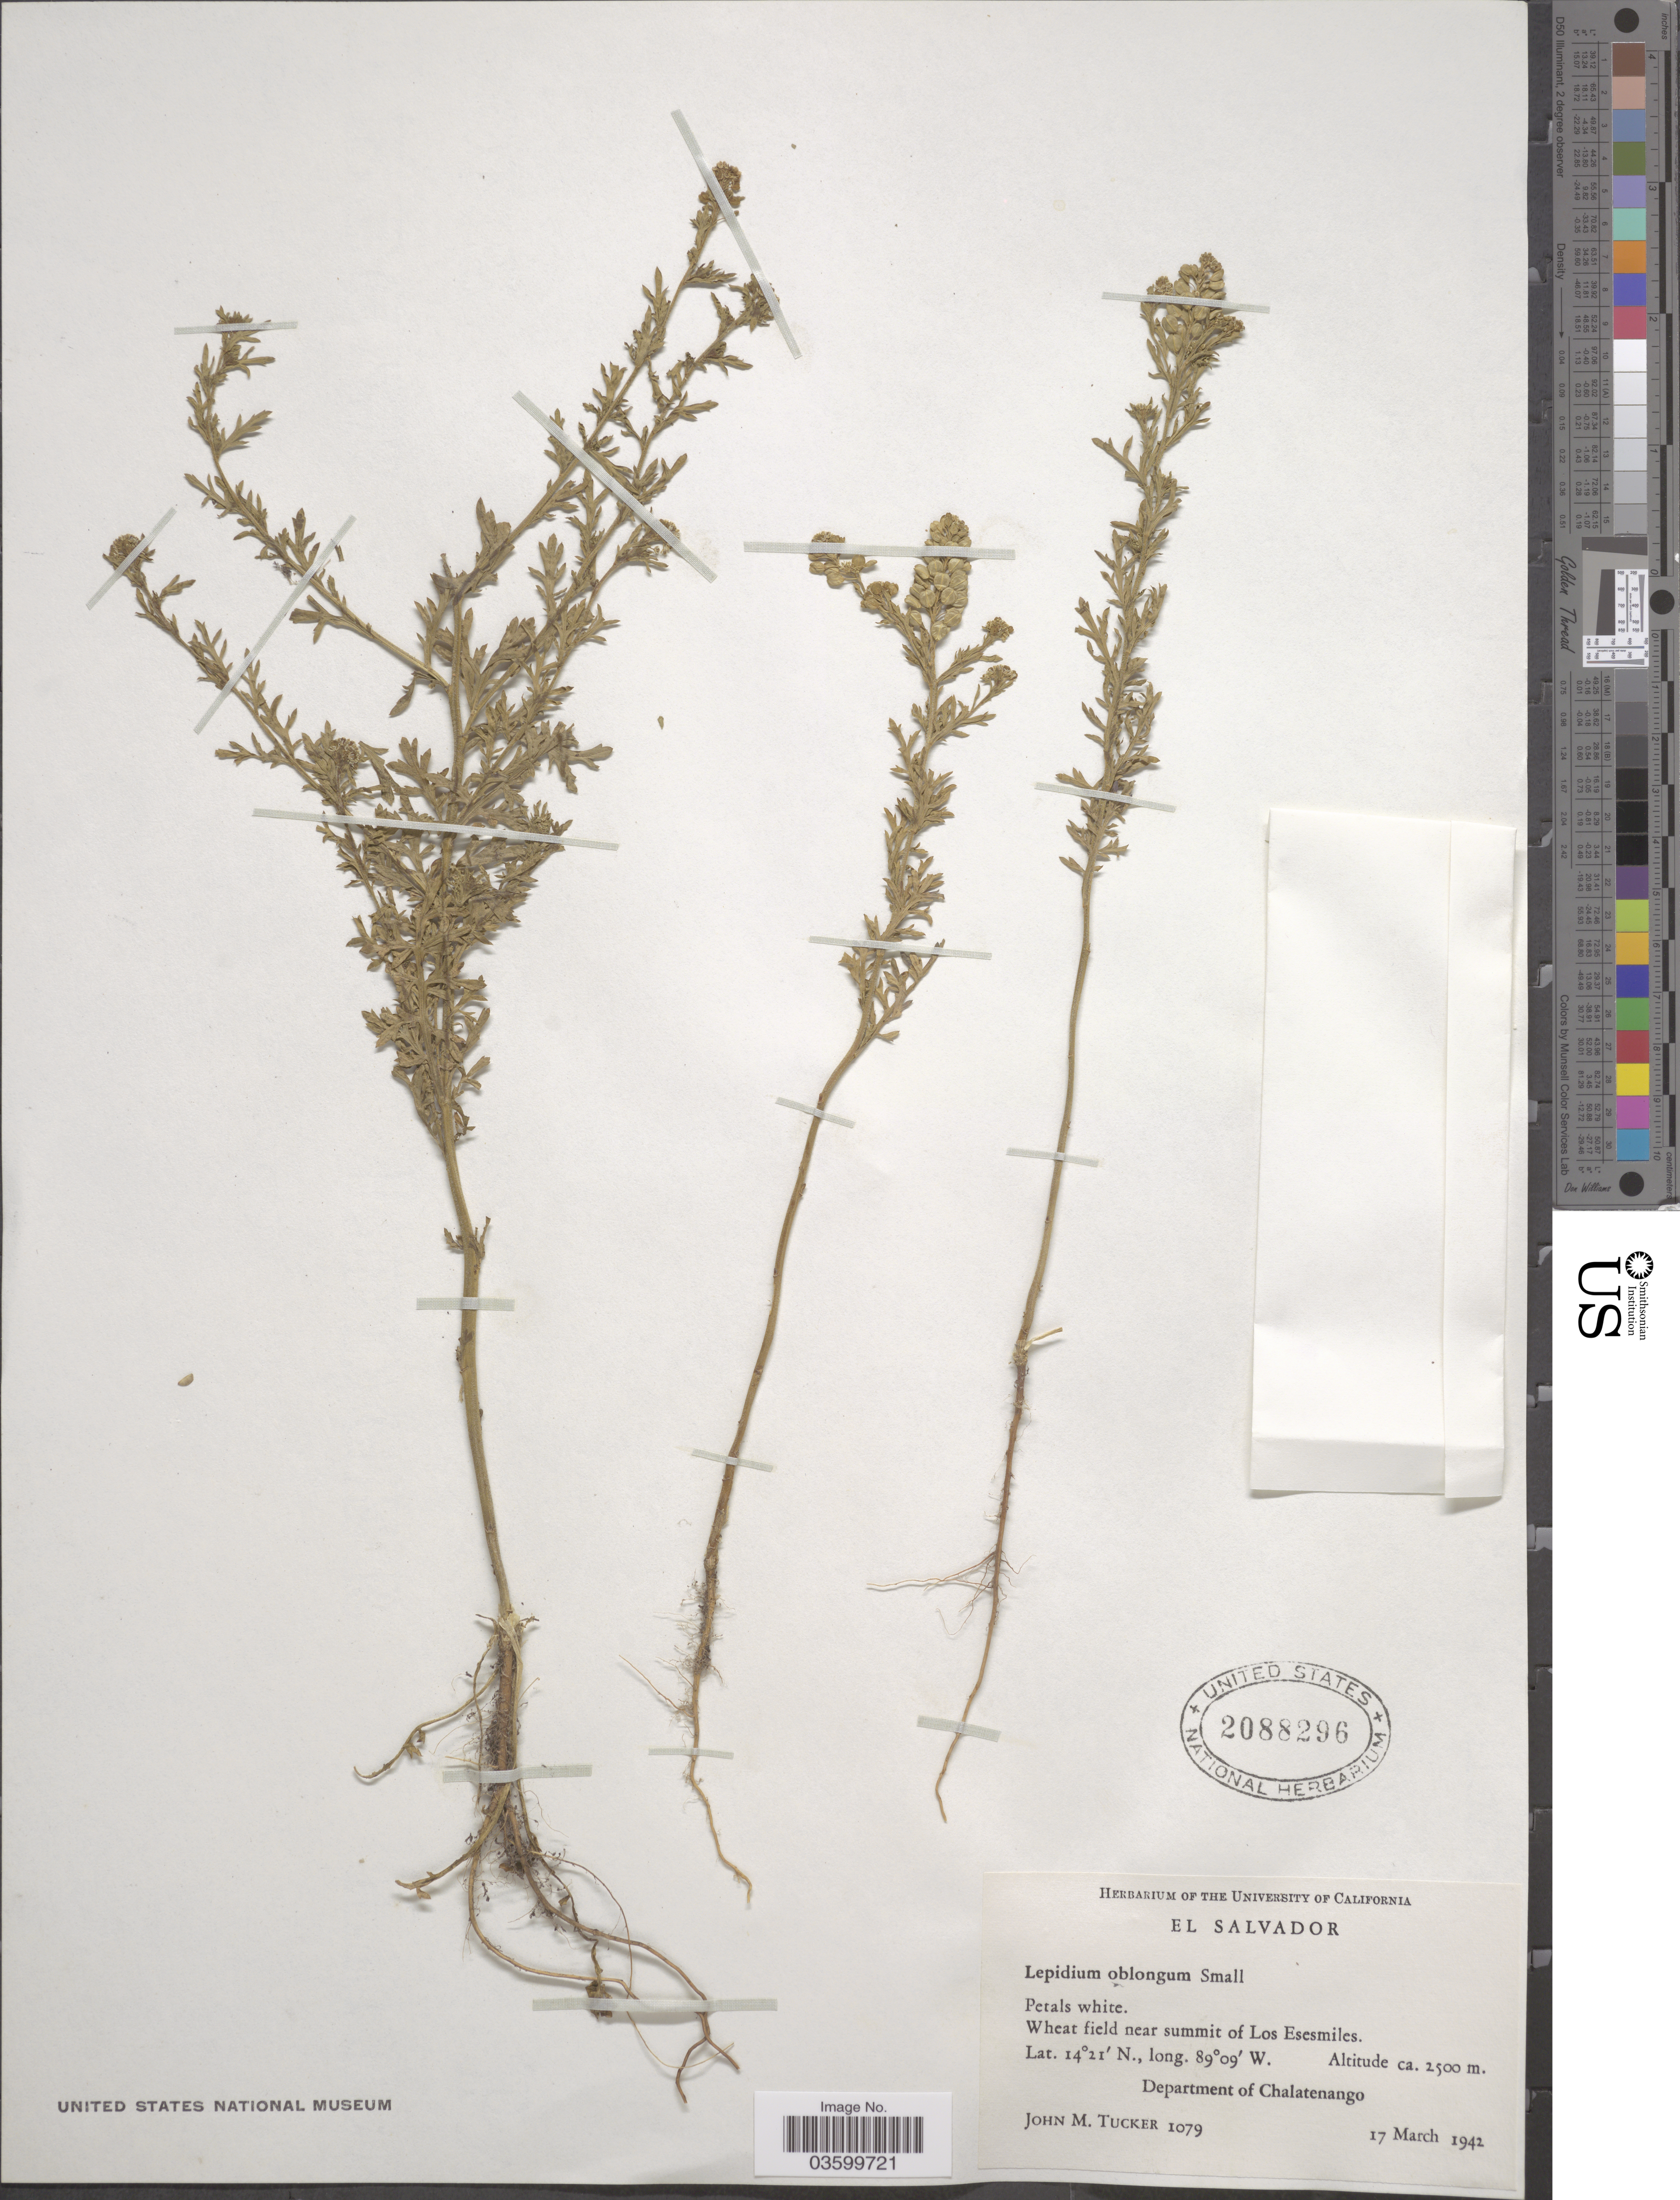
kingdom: Plantae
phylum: Tracheophyta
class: Magnoliopsida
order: Brassicales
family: Brassicaceae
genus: Lepidium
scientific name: Lepidium oblongum var. oblongum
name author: Small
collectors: J. M. Tucker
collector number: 1079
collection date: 1942-03-17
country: El Salvador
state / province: Chalatenango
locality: Wheat field near summit of Los Esesmiles. Department of Chalatenango.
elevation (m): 2500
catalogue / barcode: US 2088296